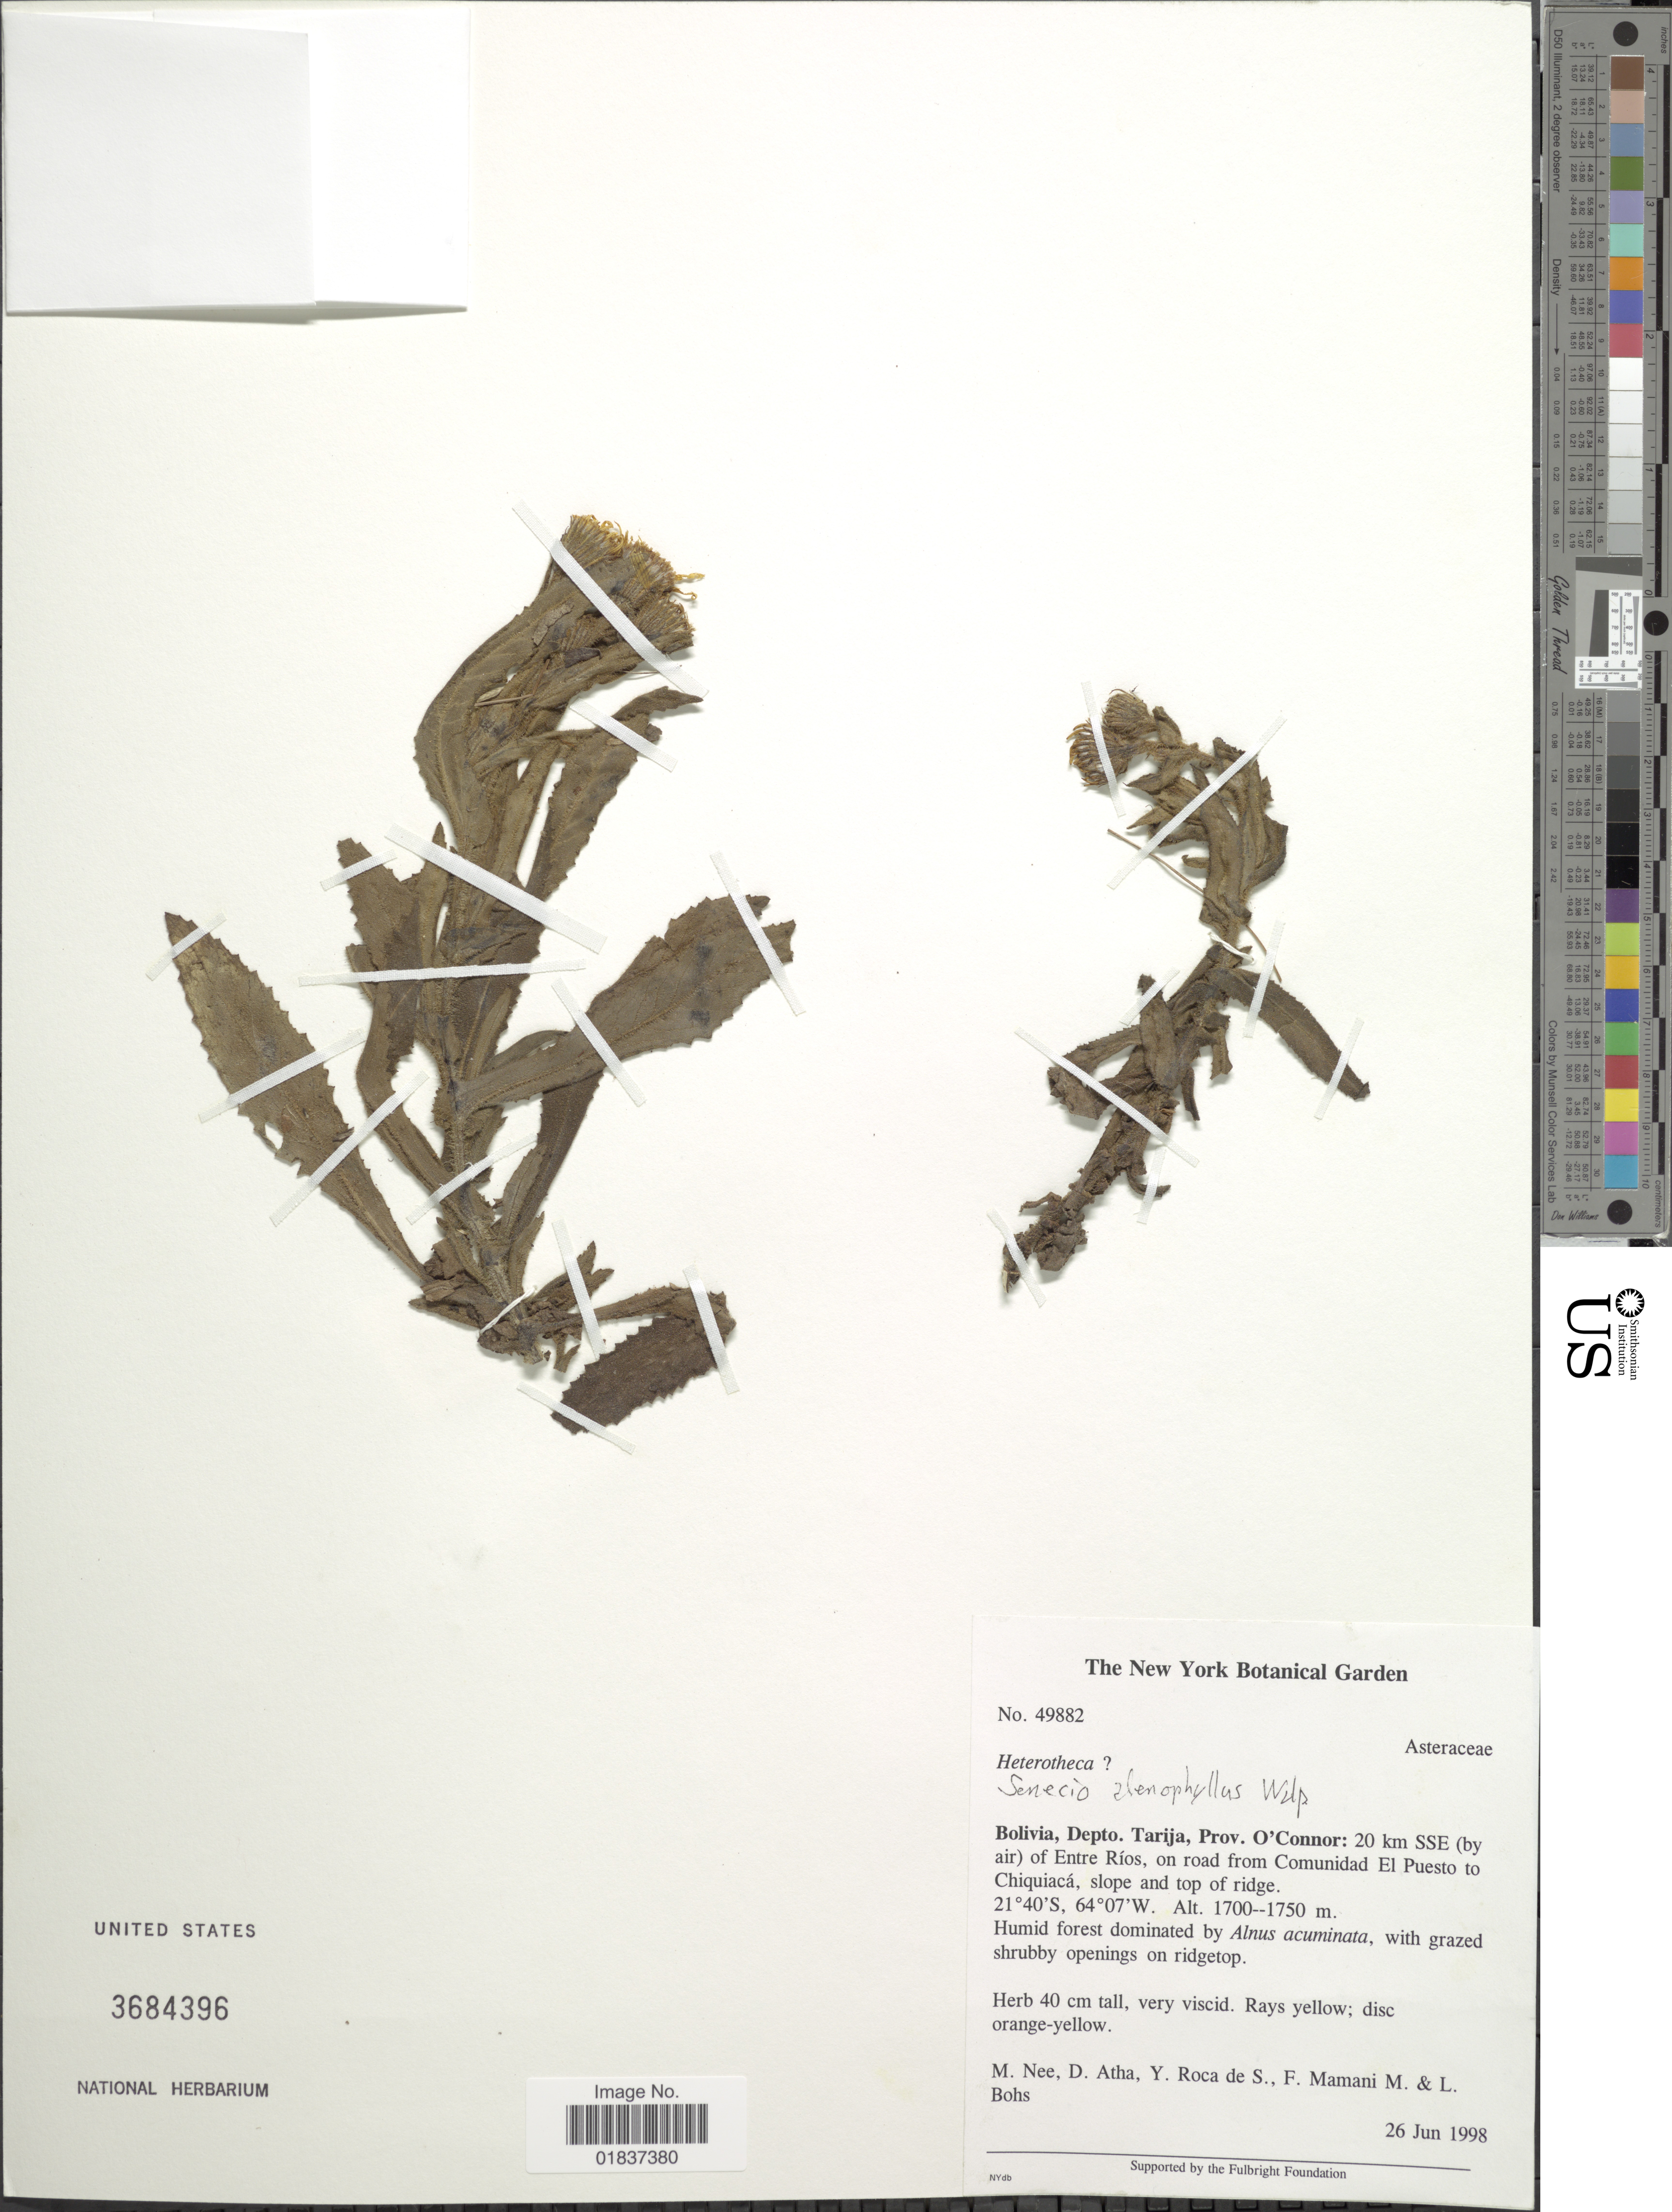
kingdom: Plantae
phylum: Tracheophyta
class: Magnoliopsida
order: Asterales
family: Asteraceae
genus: Senecio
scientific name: Senecio adenophyllus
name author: Meyen & Walp.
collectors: M. Nee, D. Atha, Y. Roca de S., F. Mamani & L. A. Bohs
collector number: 49882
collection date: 1998-06-26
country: Bolivia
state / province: Tarija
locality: Depto. Tarija, Prov. O'Connor: 20 km SSE (by air) of Entre Rios, on road from Comunidad EL Puesto to Chiquiaca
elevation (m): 1700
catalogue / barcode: US 3684396